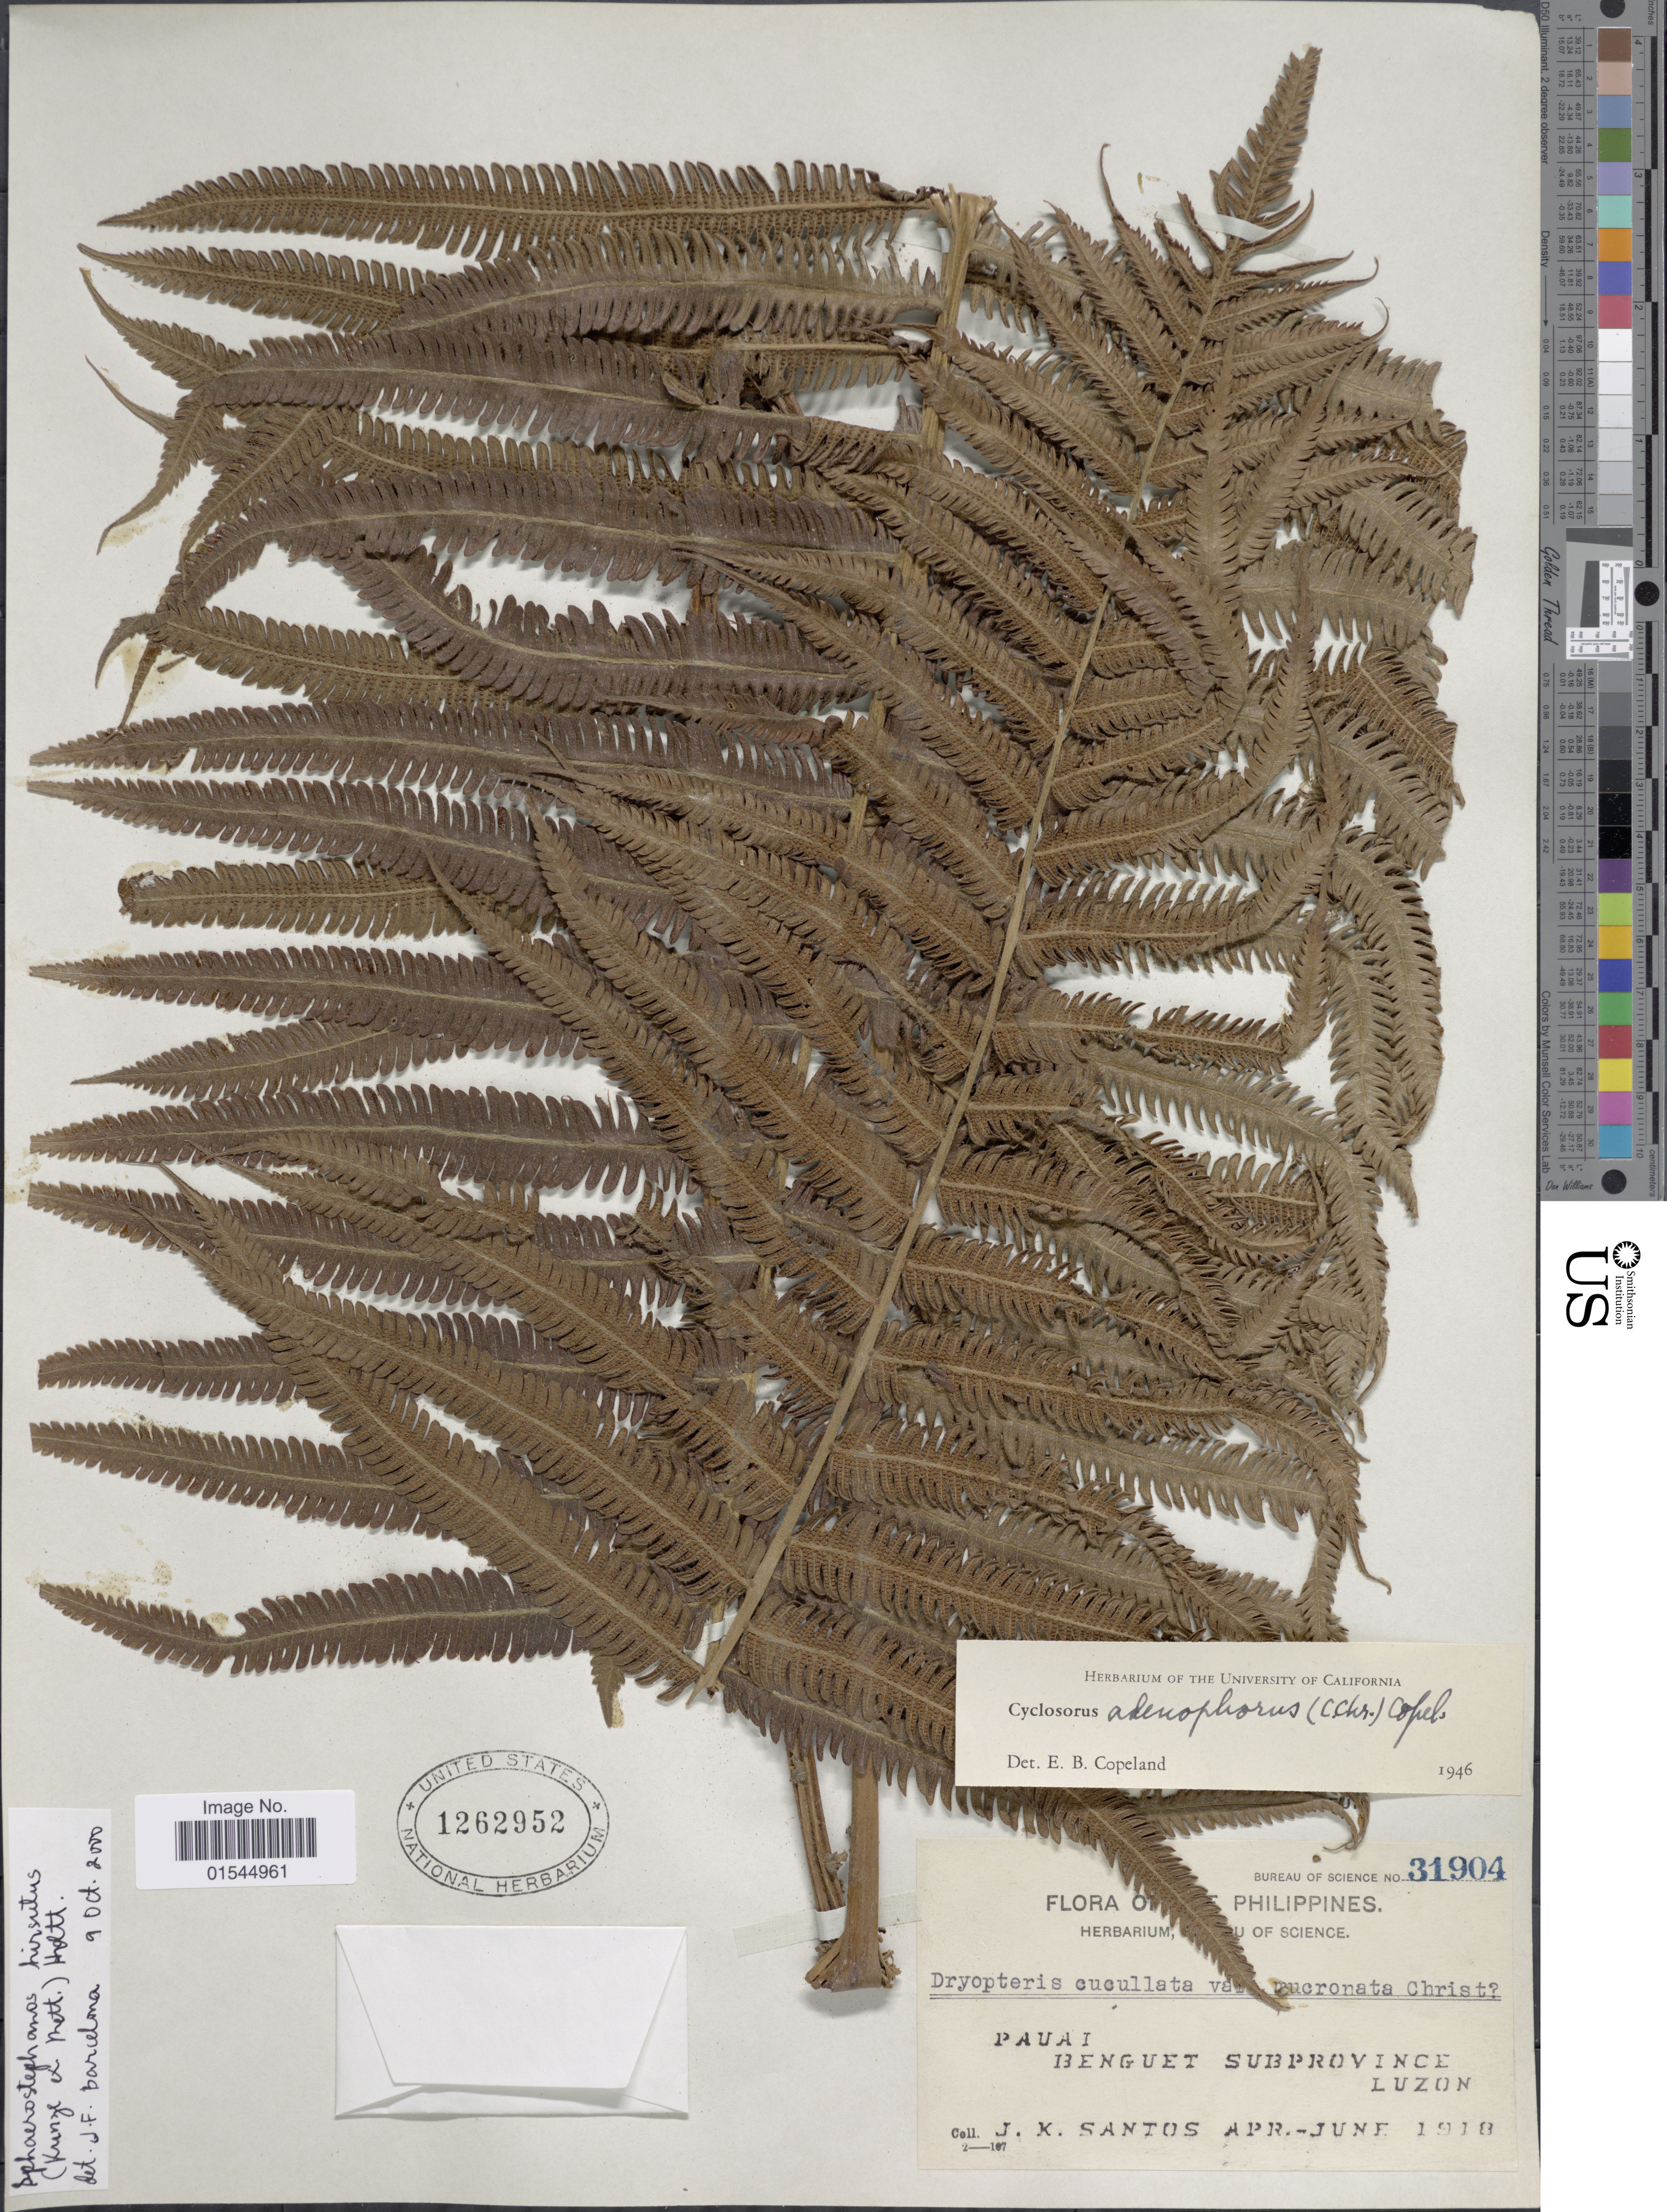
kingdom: Plantae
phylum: Tracheophyta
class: Polypodiopsida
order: Polypodiales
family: Thelypteridaceae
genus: Sphaerostephanos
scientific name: Sphaerostephanos hirsutus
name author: (Kunze ex Mett.) Holttum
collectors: J. K. Santos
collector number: Bureau of Science 31904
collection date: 1918-04/1918-06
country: Philippines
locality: Pauai. Benguet subprovince Luzon.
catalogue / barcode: US 1262952